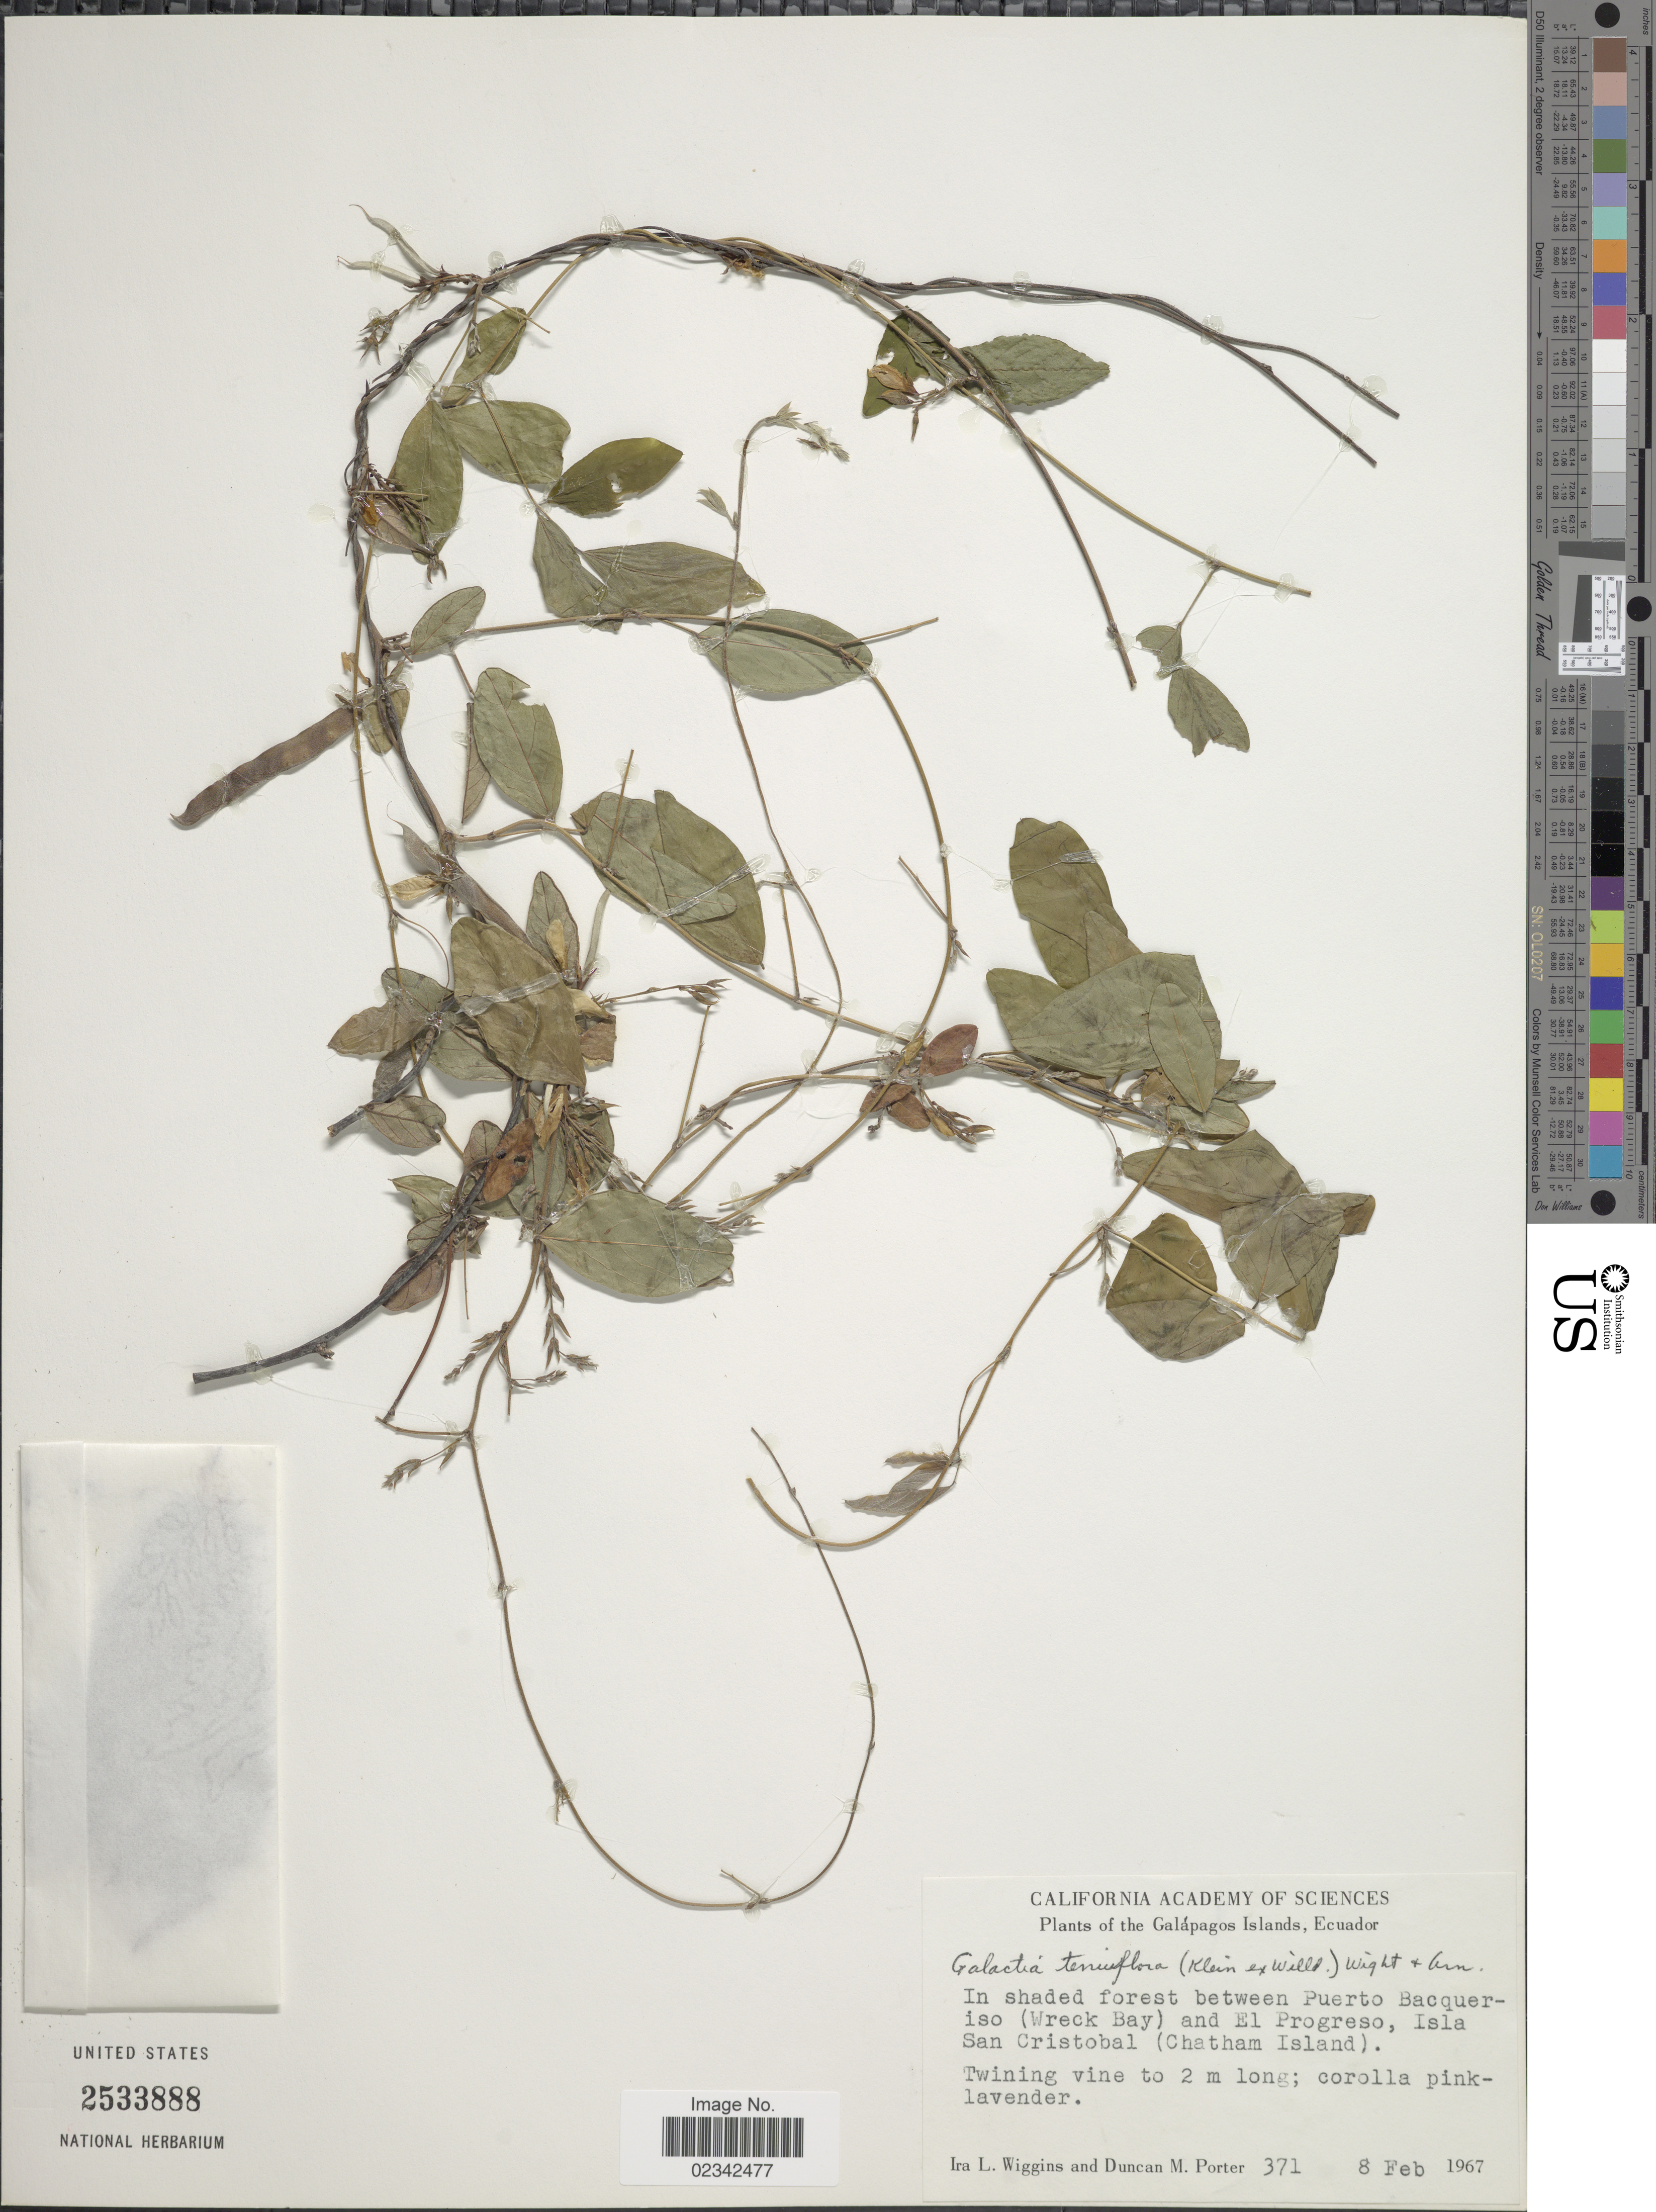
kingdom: Plantae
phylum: Tracheophyta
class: Magnoliopsida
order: Fabales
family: Fabaceae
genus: Galactia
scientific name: Galactia striata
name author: (Jacq.) Urb.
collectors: I. L. Wiggins & D. Porter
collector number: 371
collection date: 1967-02-08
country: Ecuador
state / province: Colón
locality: Galapagos Islands, in shaded forest between Puerto Bacquerosp (Wreck Bay) and El Progreso, Isla San Cristobal (Chatham Island)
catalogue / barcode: US 2533888